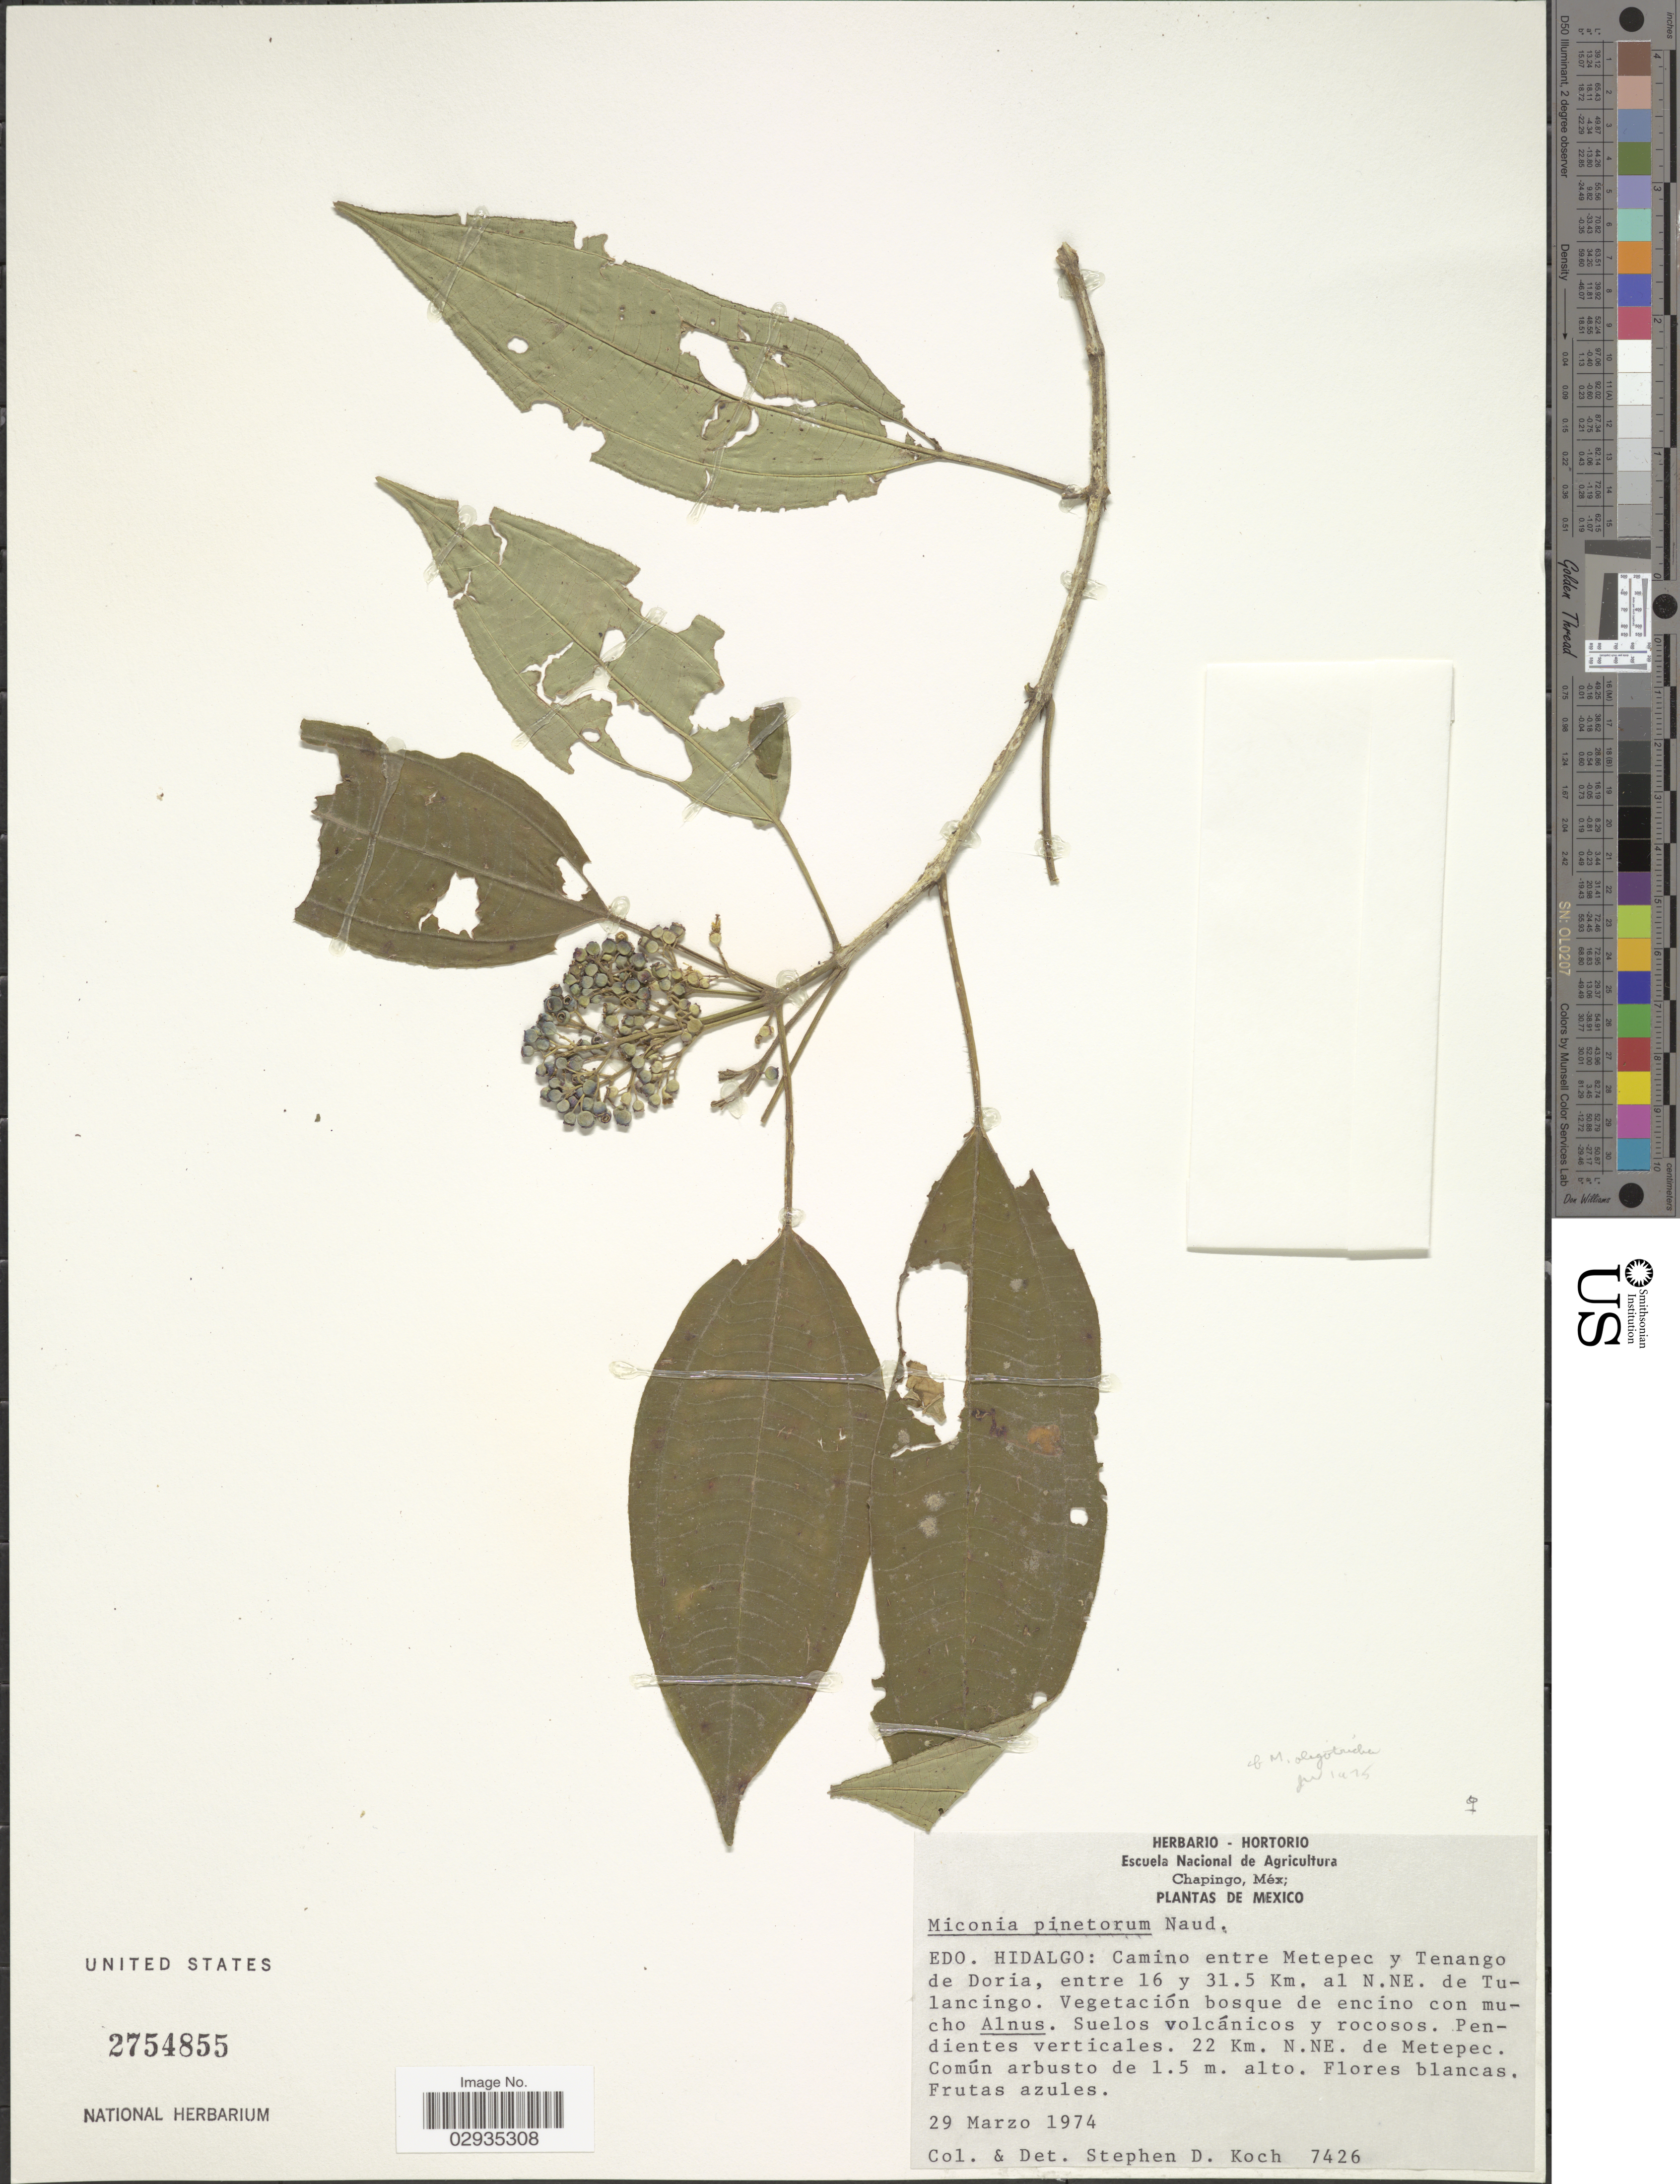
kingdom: Plantae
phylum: Tracheophyta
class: Magnoliopsida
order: Myrtales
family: Melastomataceae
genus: Miconia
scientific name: Miconia oligotricha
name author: (DC.) Naudin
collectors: S. D. Koch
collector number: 7426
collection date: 1974-03-29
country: Mexico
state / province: Hidalgo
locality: Camino entre Metepec y Tenango de Doria, entre 16 y 31.5 Km. al N. NE. de Tulancingo, Pendientes verticales, 22 Km. N.NE de Metepec.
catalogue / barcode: US 2754855